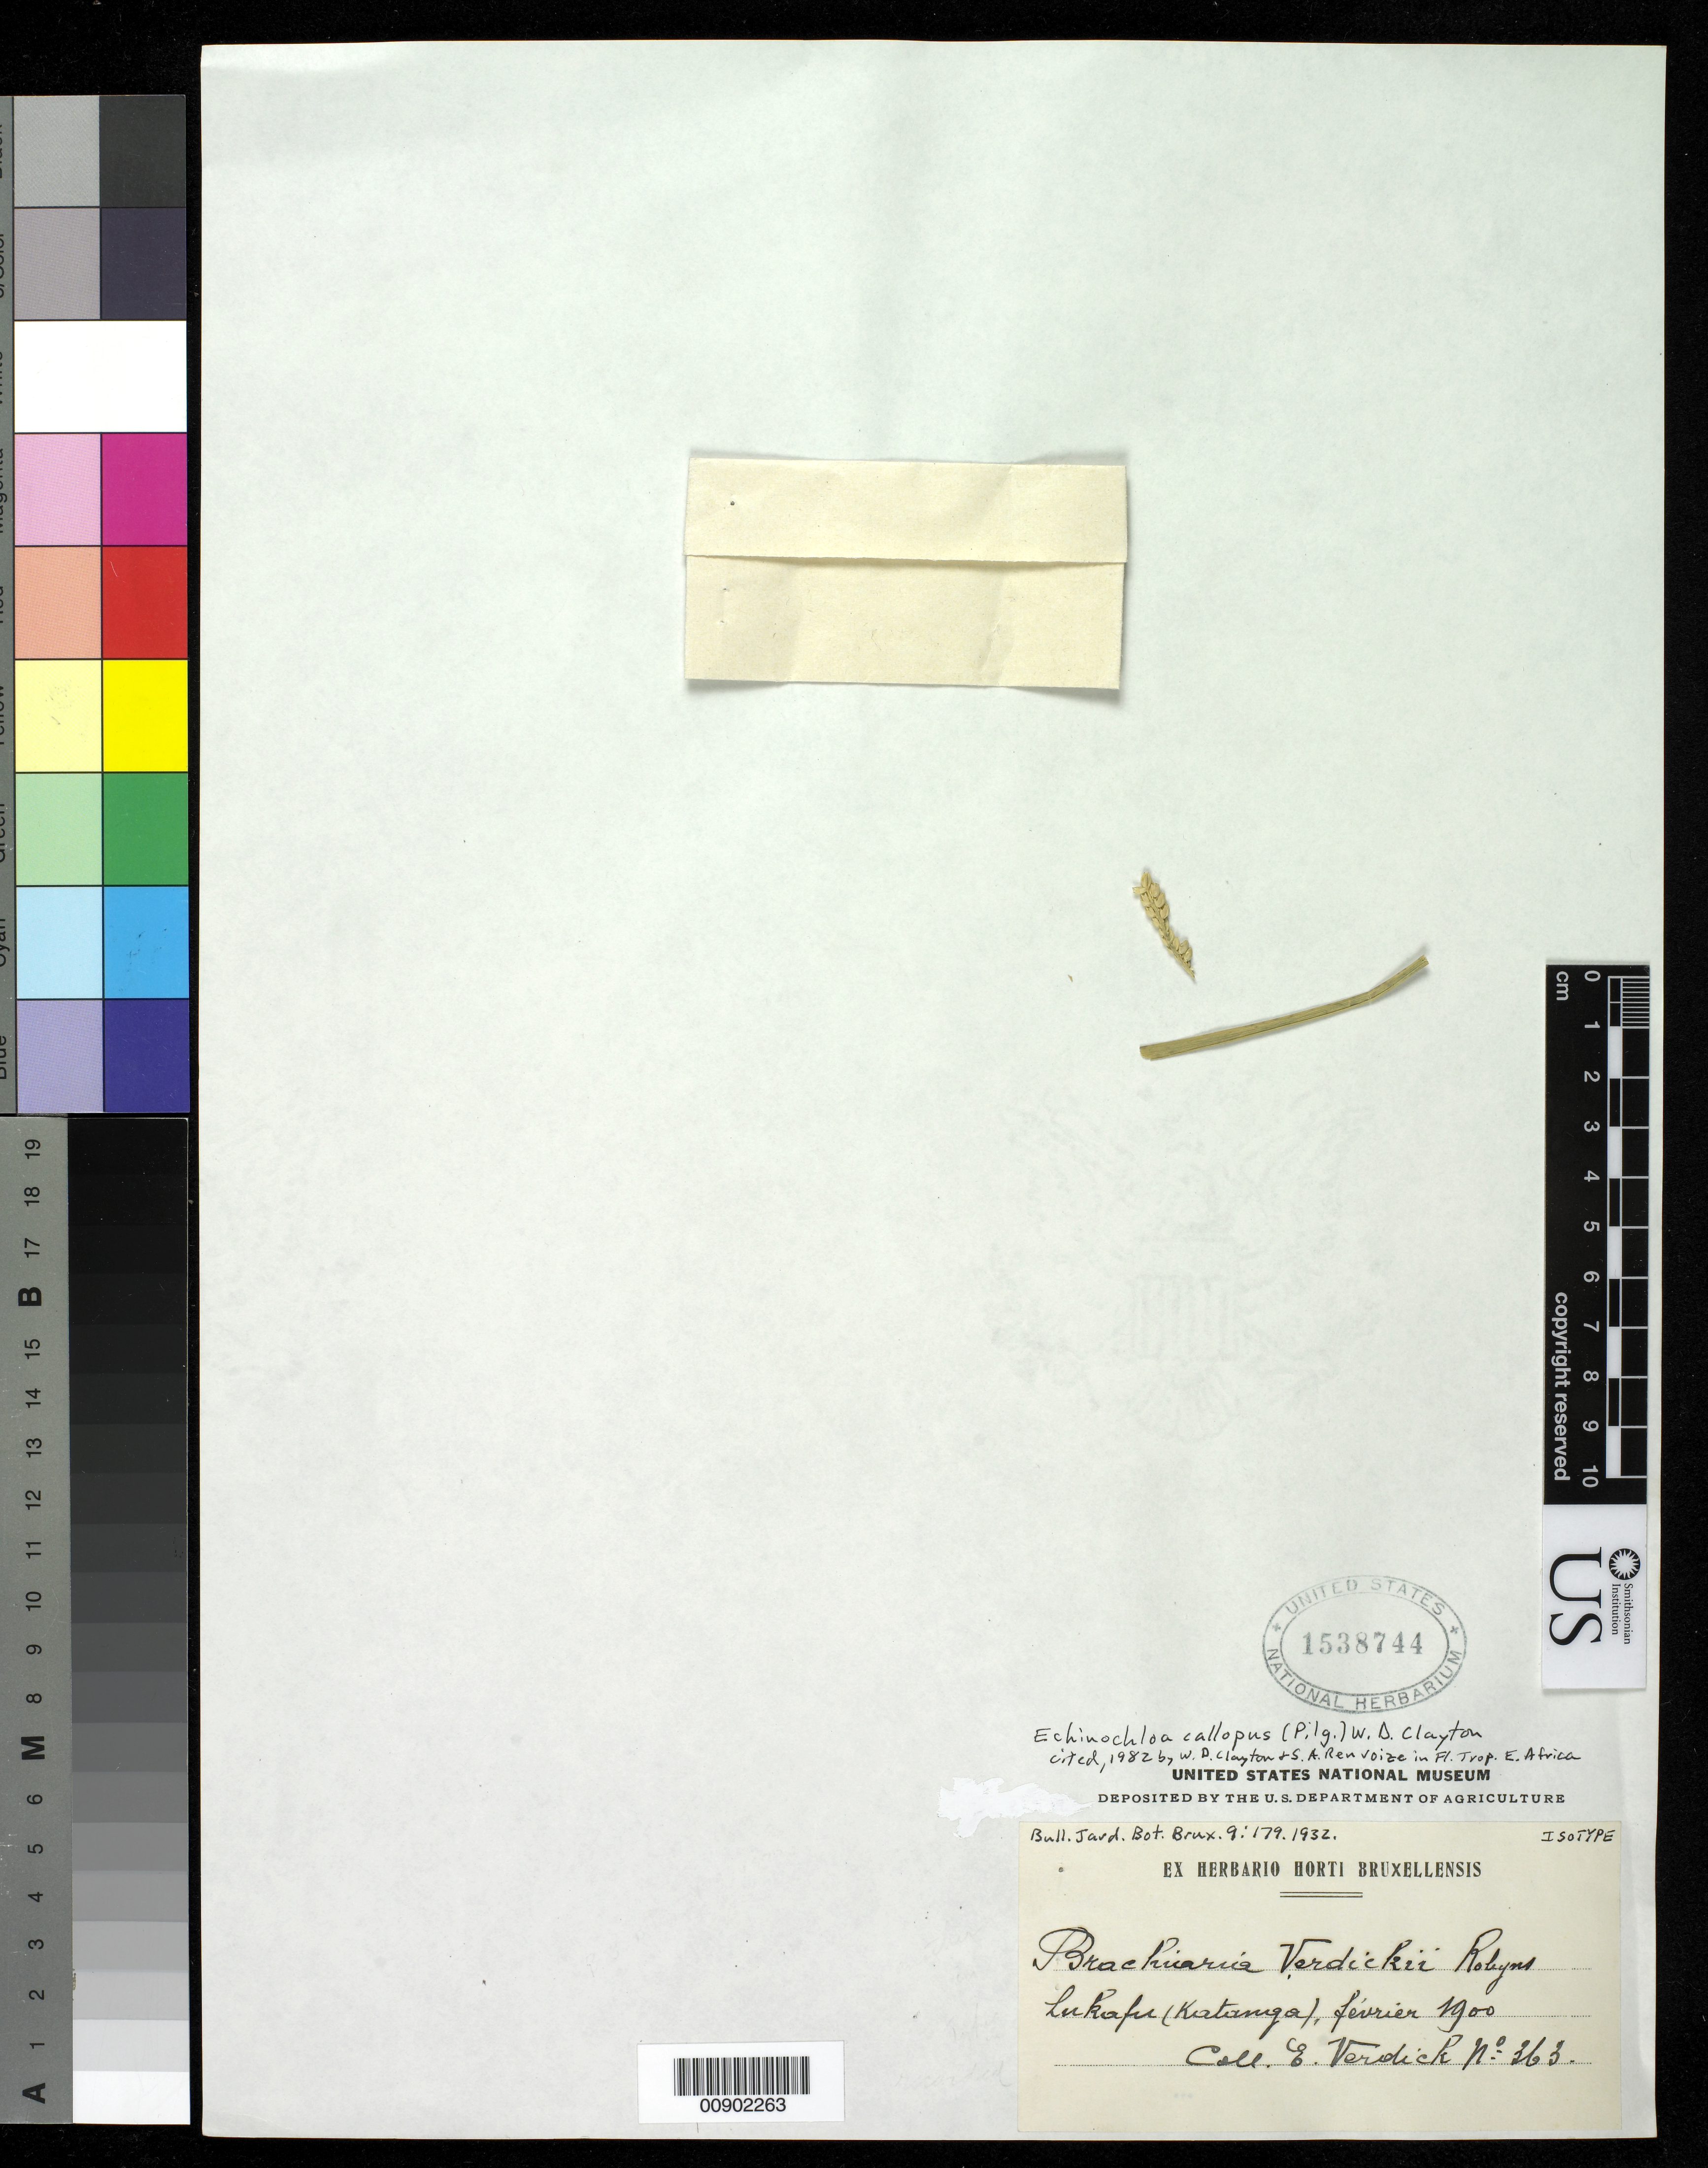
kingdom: Plantae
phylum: Tracheophyta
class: Liliopsida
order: Poales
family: Poaceae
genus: Brachiaria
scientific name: Brachiaria verdickii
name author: Robyns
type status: Isotype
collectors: E. Verdick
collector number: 363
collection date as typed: Feb 1900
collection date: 1900-02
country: Congo, Democratic Republic of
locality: Lukafu (Katanga). [Protologue, "District du Haut-Katanga: Lukafu"]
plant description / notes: Currently accepted name as cited by W.D. Clayton & S.A. Renvoize in Fl. Trop. E. Africa (1982).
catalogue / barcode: US 1538744